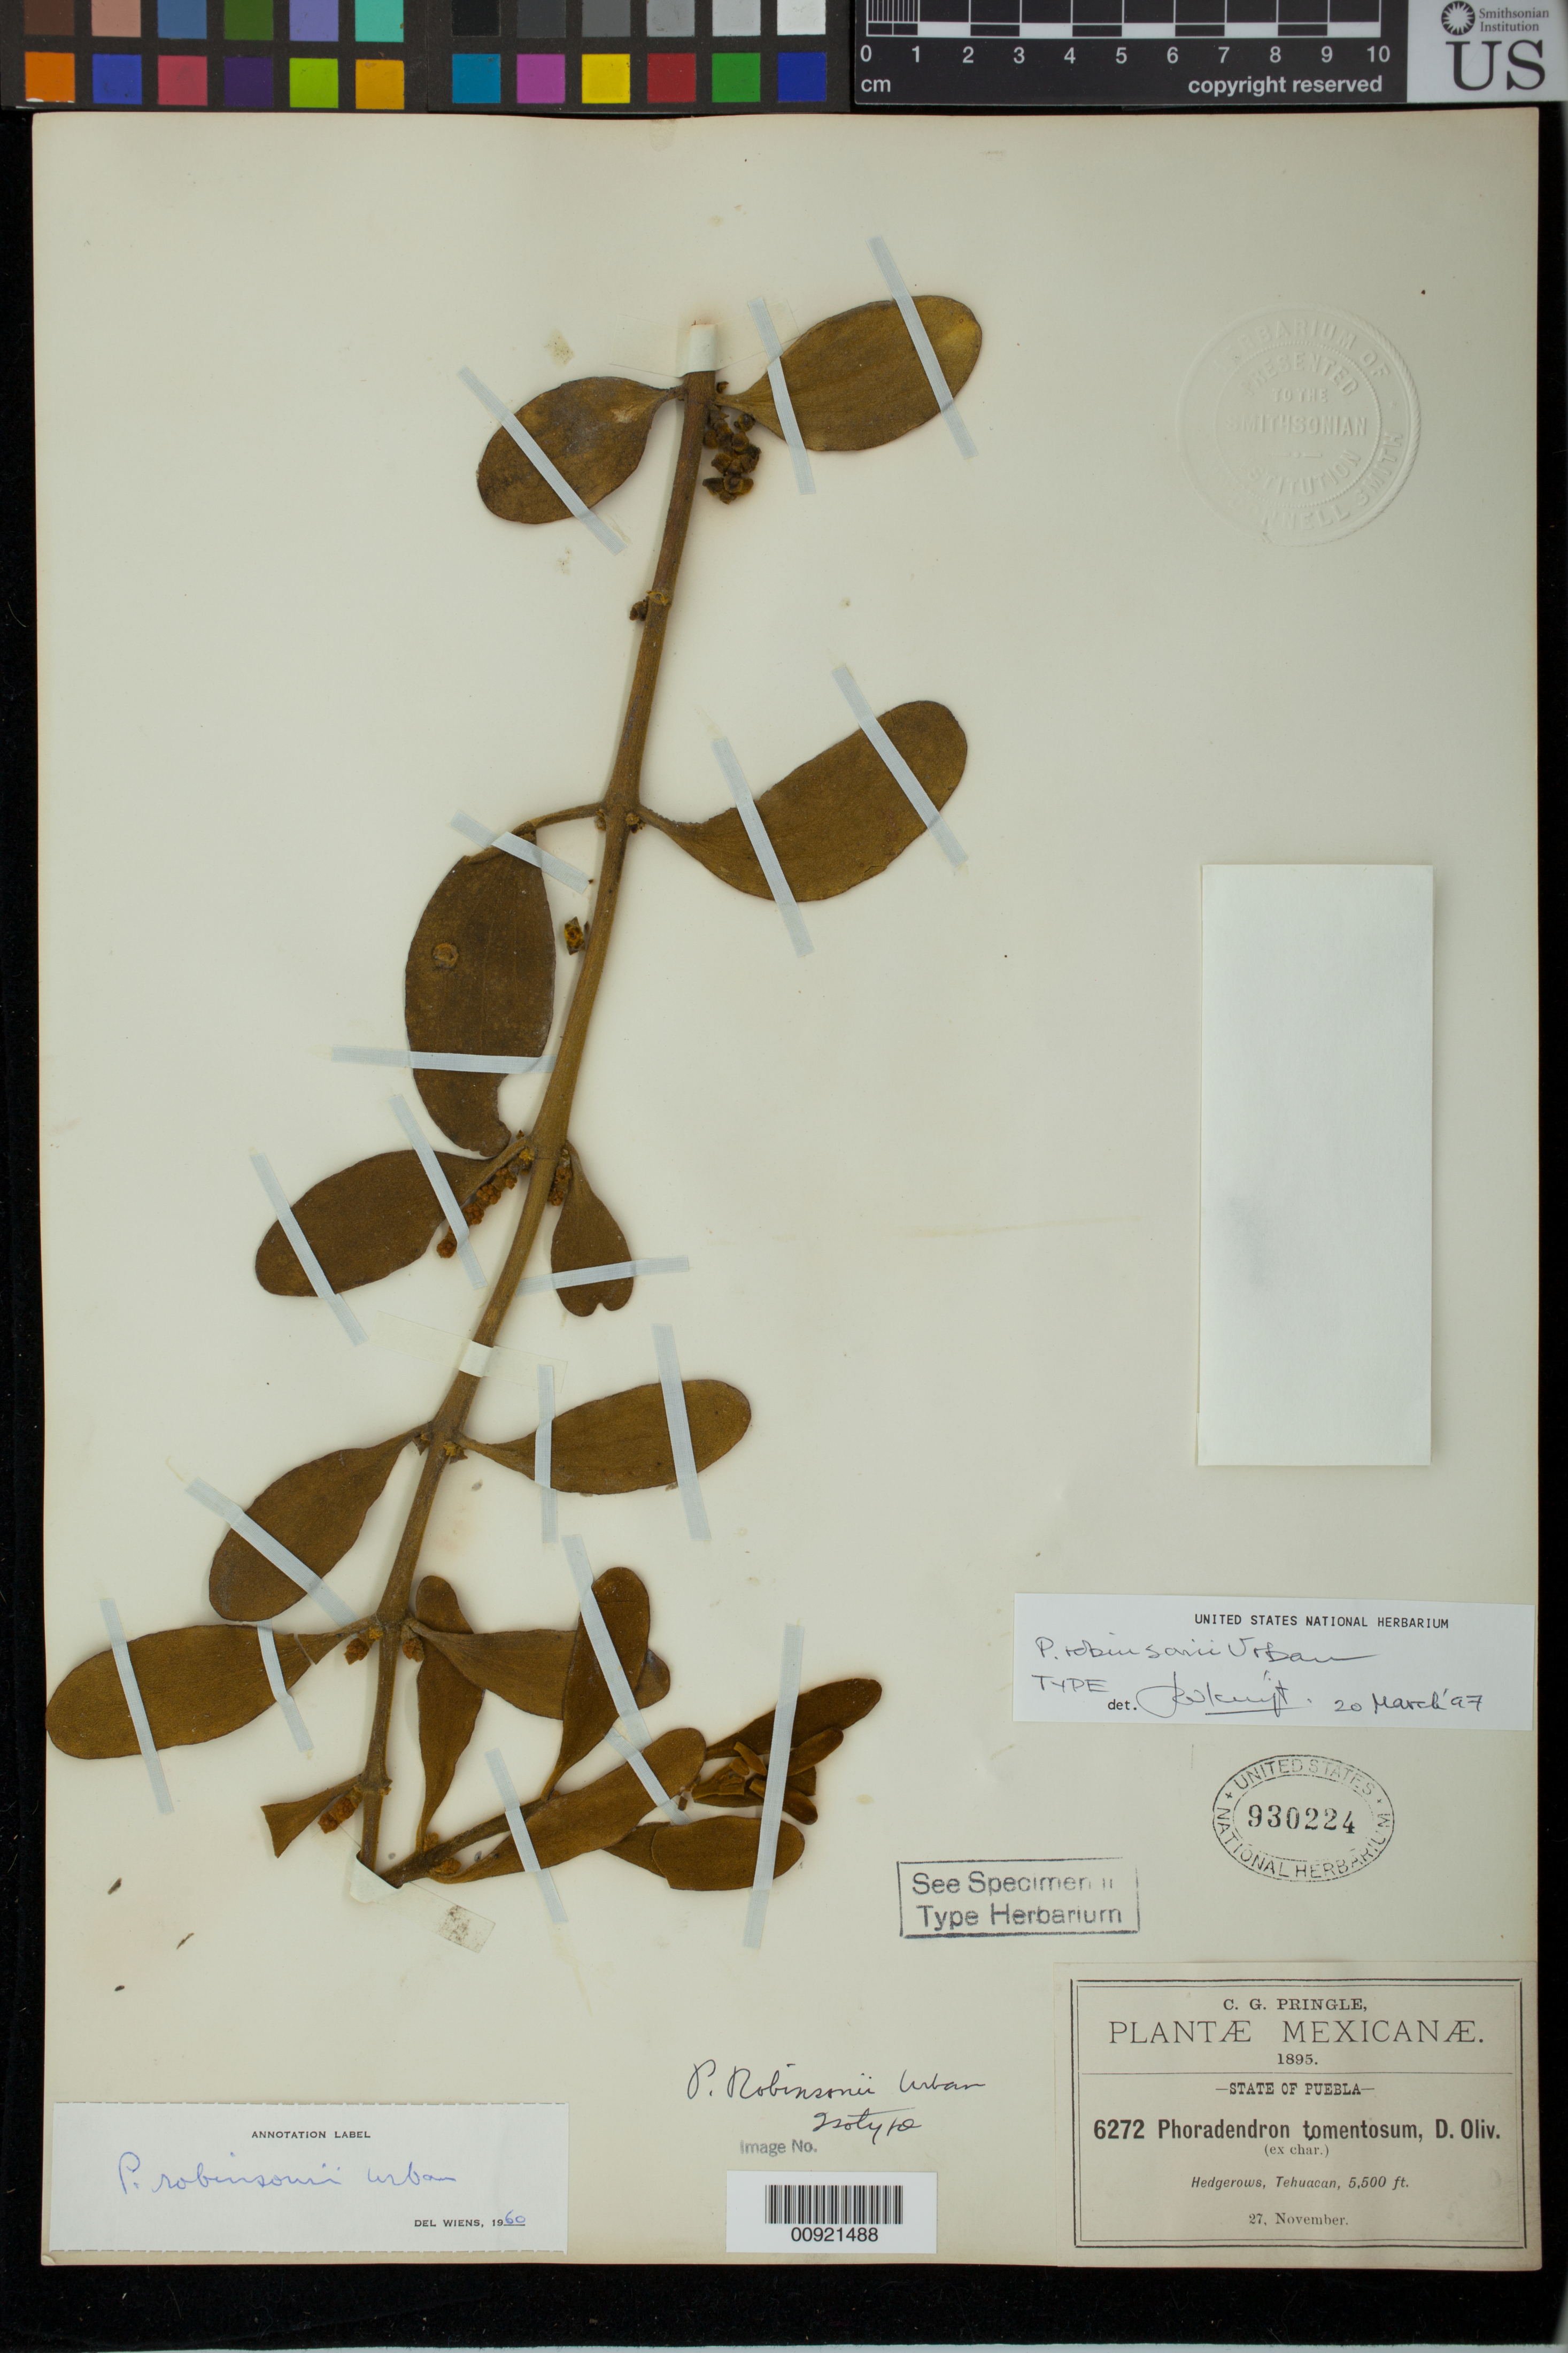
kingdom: Plantae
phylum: Tracheophyta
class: Magnoliopsida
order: Santalales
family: Viscaceae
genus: Phoradendron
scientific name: Phoradendron robinsonii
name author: Urb.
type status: Isotype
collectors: C. G. Pringle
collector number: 6272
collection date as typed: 27 Nov 1895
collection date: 1895-11-27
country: Mexico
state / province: Puebla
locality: Near Tehuacan.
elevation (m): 1800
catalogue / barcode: US 930224